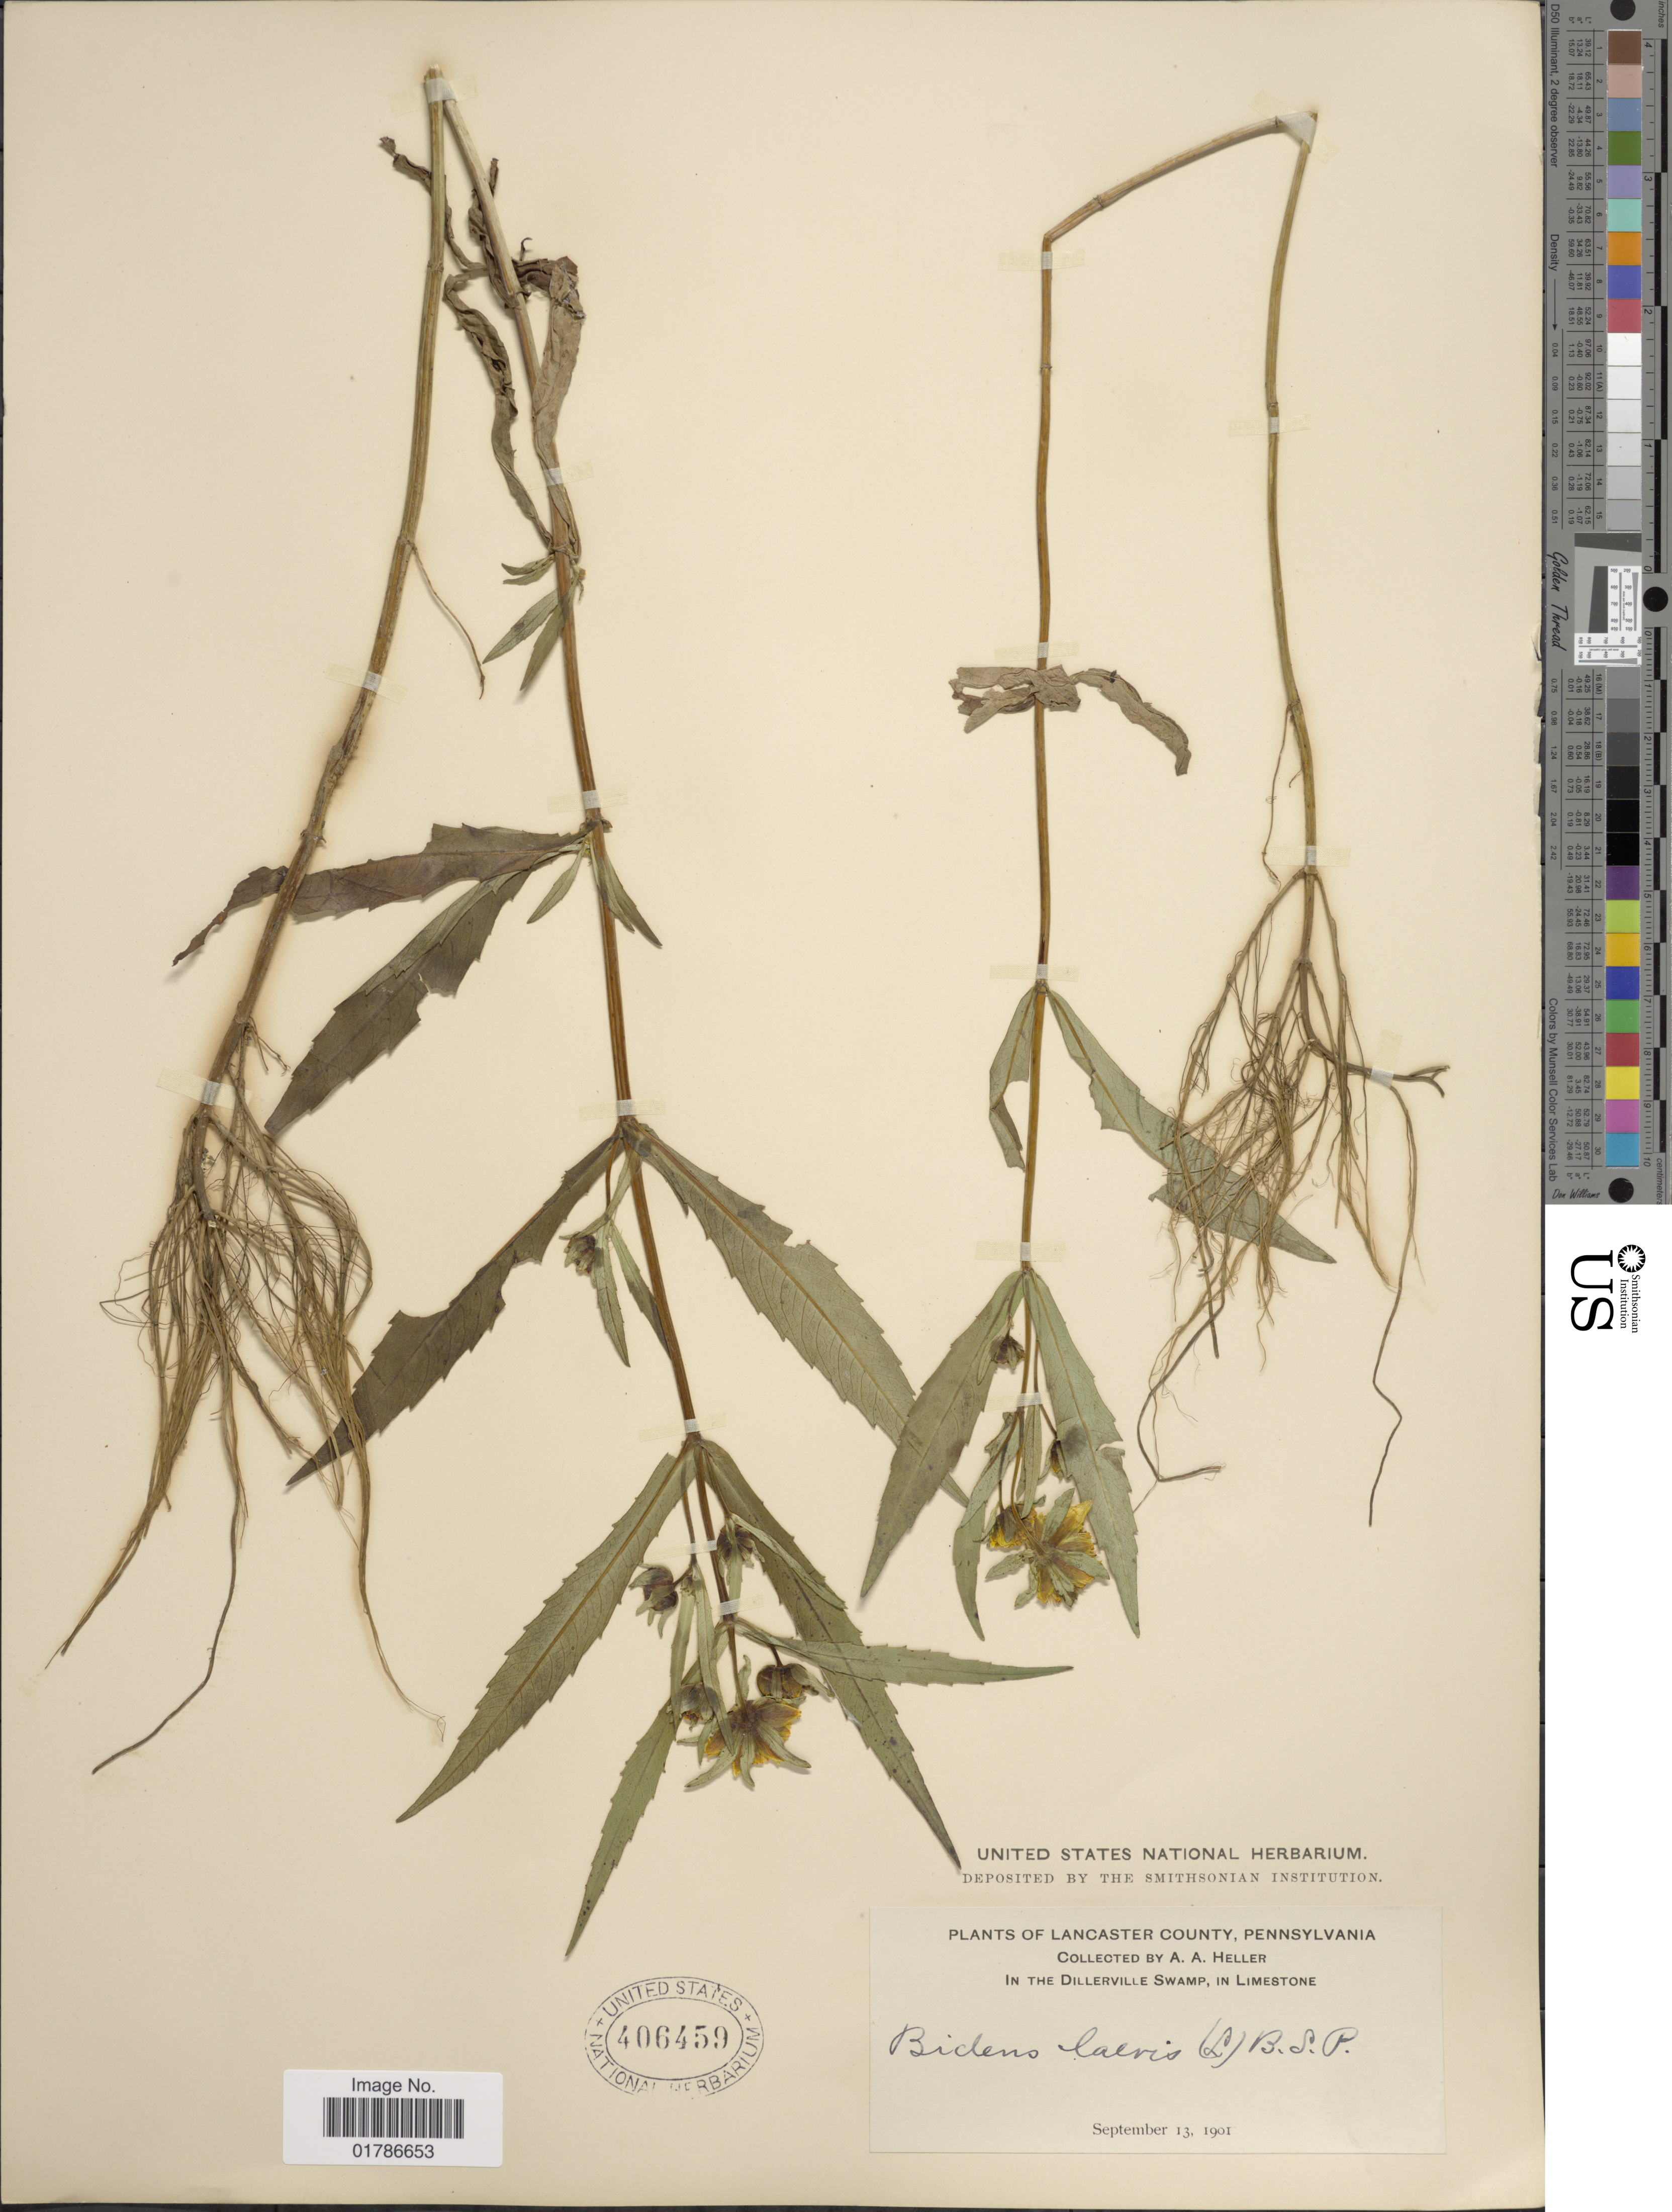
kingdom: Plantae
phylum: Tracheophyta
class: Magnoliopsida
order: Asterales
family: Asteraceae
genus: Bidens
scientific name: Bidens laevis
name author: (L.) Britton, Stearns & Poggenb.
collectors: A. A. Heller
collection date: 1901-09-13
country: United States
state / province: Pennsylvania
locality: Lancaster County, in the Dillerville Swamp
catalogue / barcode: US 406459